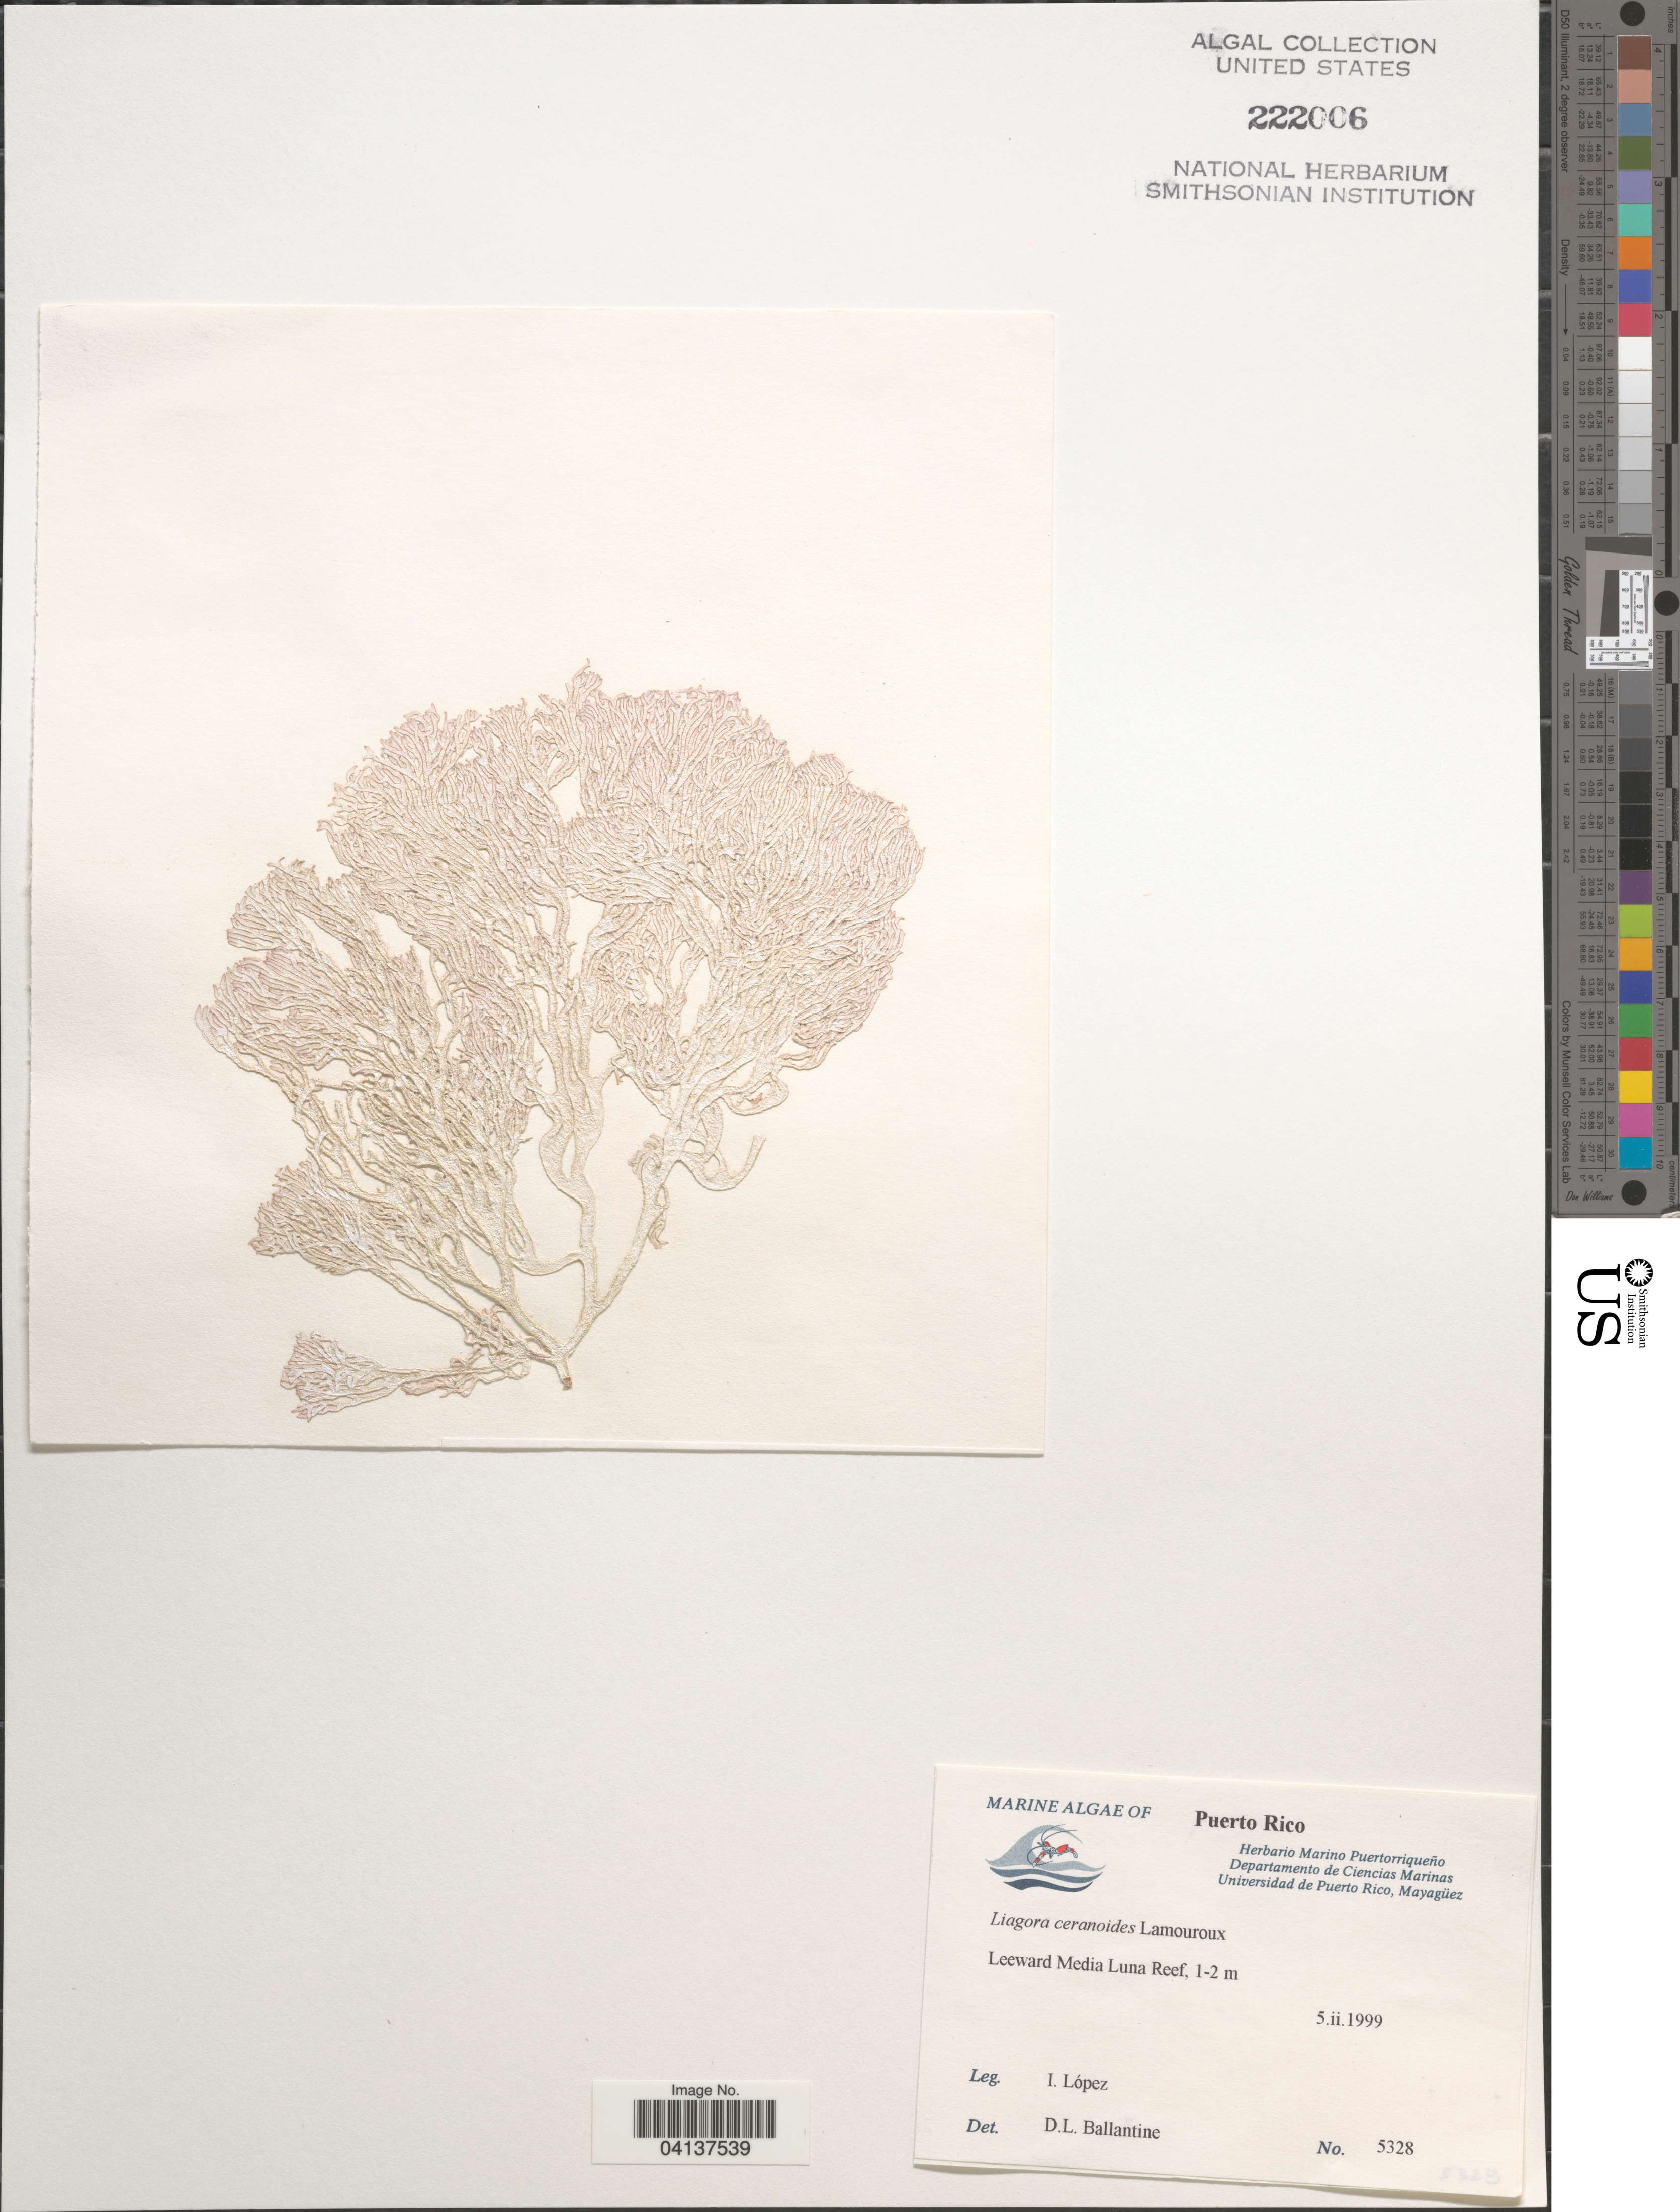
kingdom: Plantae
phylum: Rhodophyta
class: Florideophyceae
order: Nemaliales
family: Liagoraceae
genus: Liagora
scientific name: Liagora ceranoides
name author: J.V.Lamouroux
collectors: I. Lopéz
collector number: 5328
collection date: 1999-02-05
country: Puerto Rico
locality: Leeward Media Luna Reef.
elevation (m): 1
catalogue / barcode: US 222006